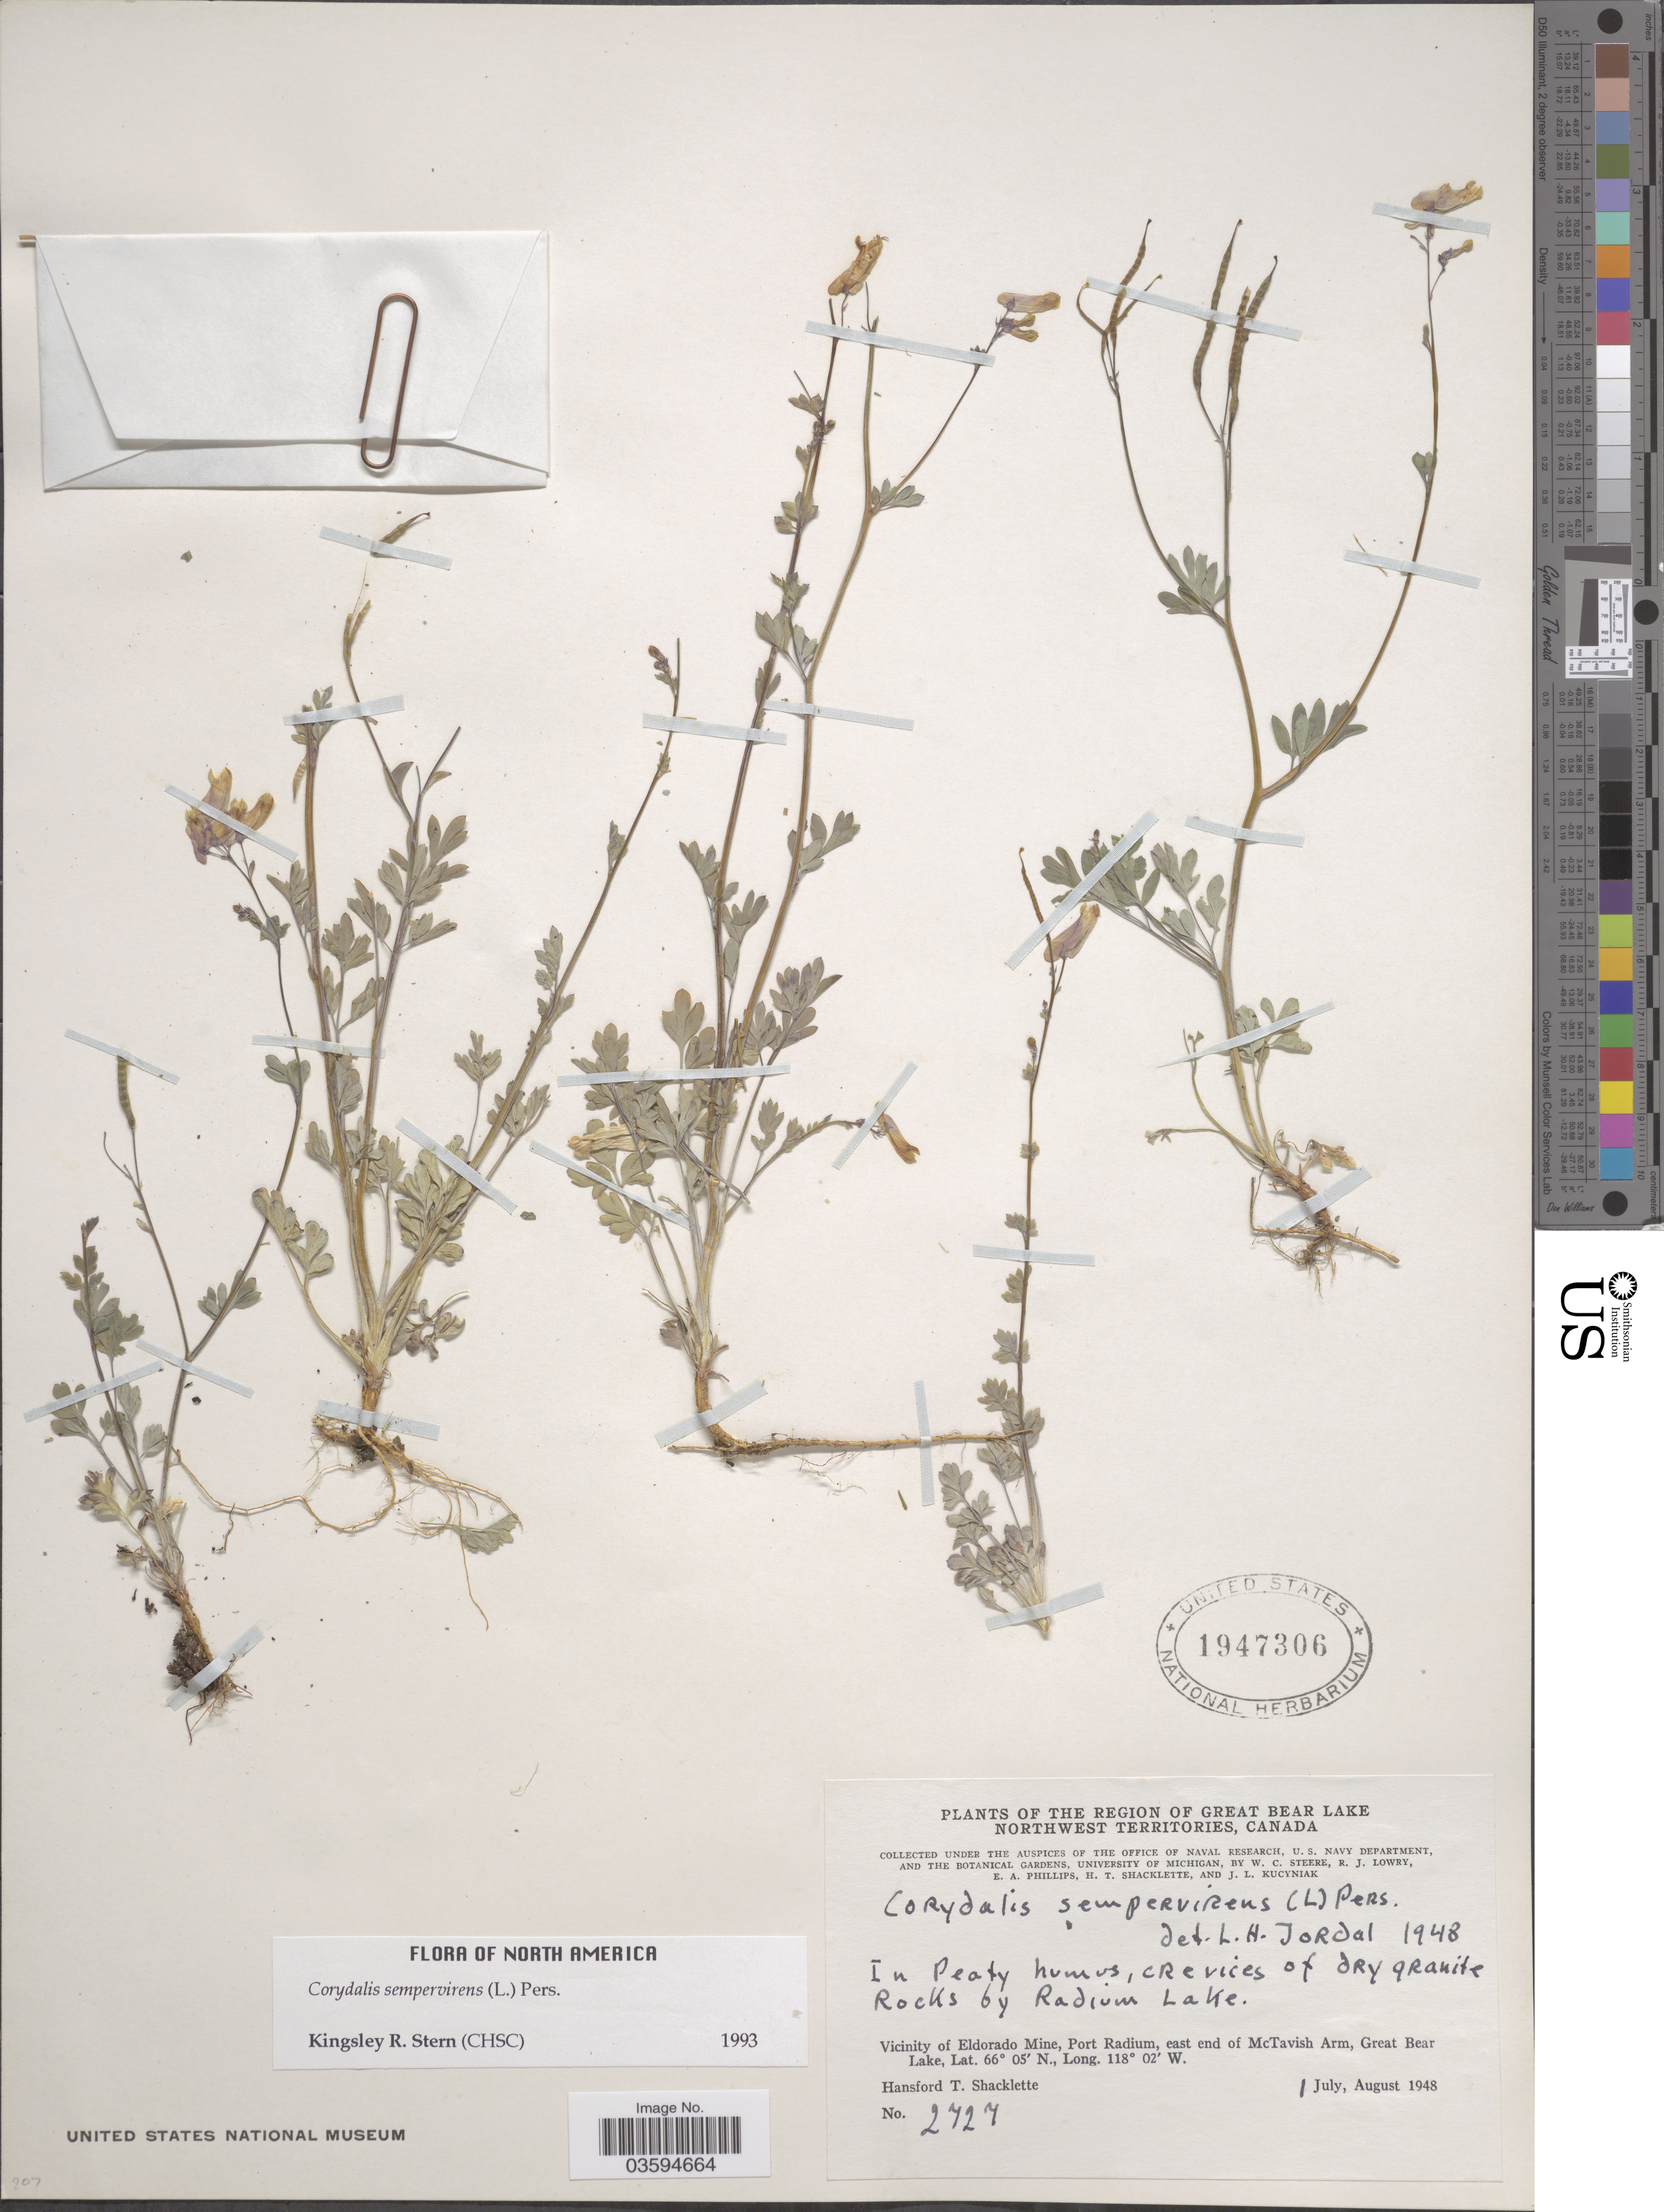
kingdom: Plantae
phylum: Tracheophyta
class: Magnoliopsida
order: Ranunculales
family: Papaveraceae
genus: Capnoides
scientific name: Capnoides sempervirens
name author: (L.) Borkh.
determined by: Strong, M. T., (US), Smithsonian Institution - National Museum of Natural History (UNITED STATES)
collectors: H. Shacklette, W. C. Steere, R. Lowry, E. Phillips & J. Kucyniak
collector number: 2727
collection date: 1948-07-01/1948-08-01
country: Canada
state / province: Northwest Territories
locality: The region of Great Bear Lake. In Peaty humus, crevices of dry granite Rocks by Radium Lake. Vicinity of Eldorado Mine, Port Radium, east end of McTavish Arm, Great Bear Lake.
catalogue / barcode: US 1947306